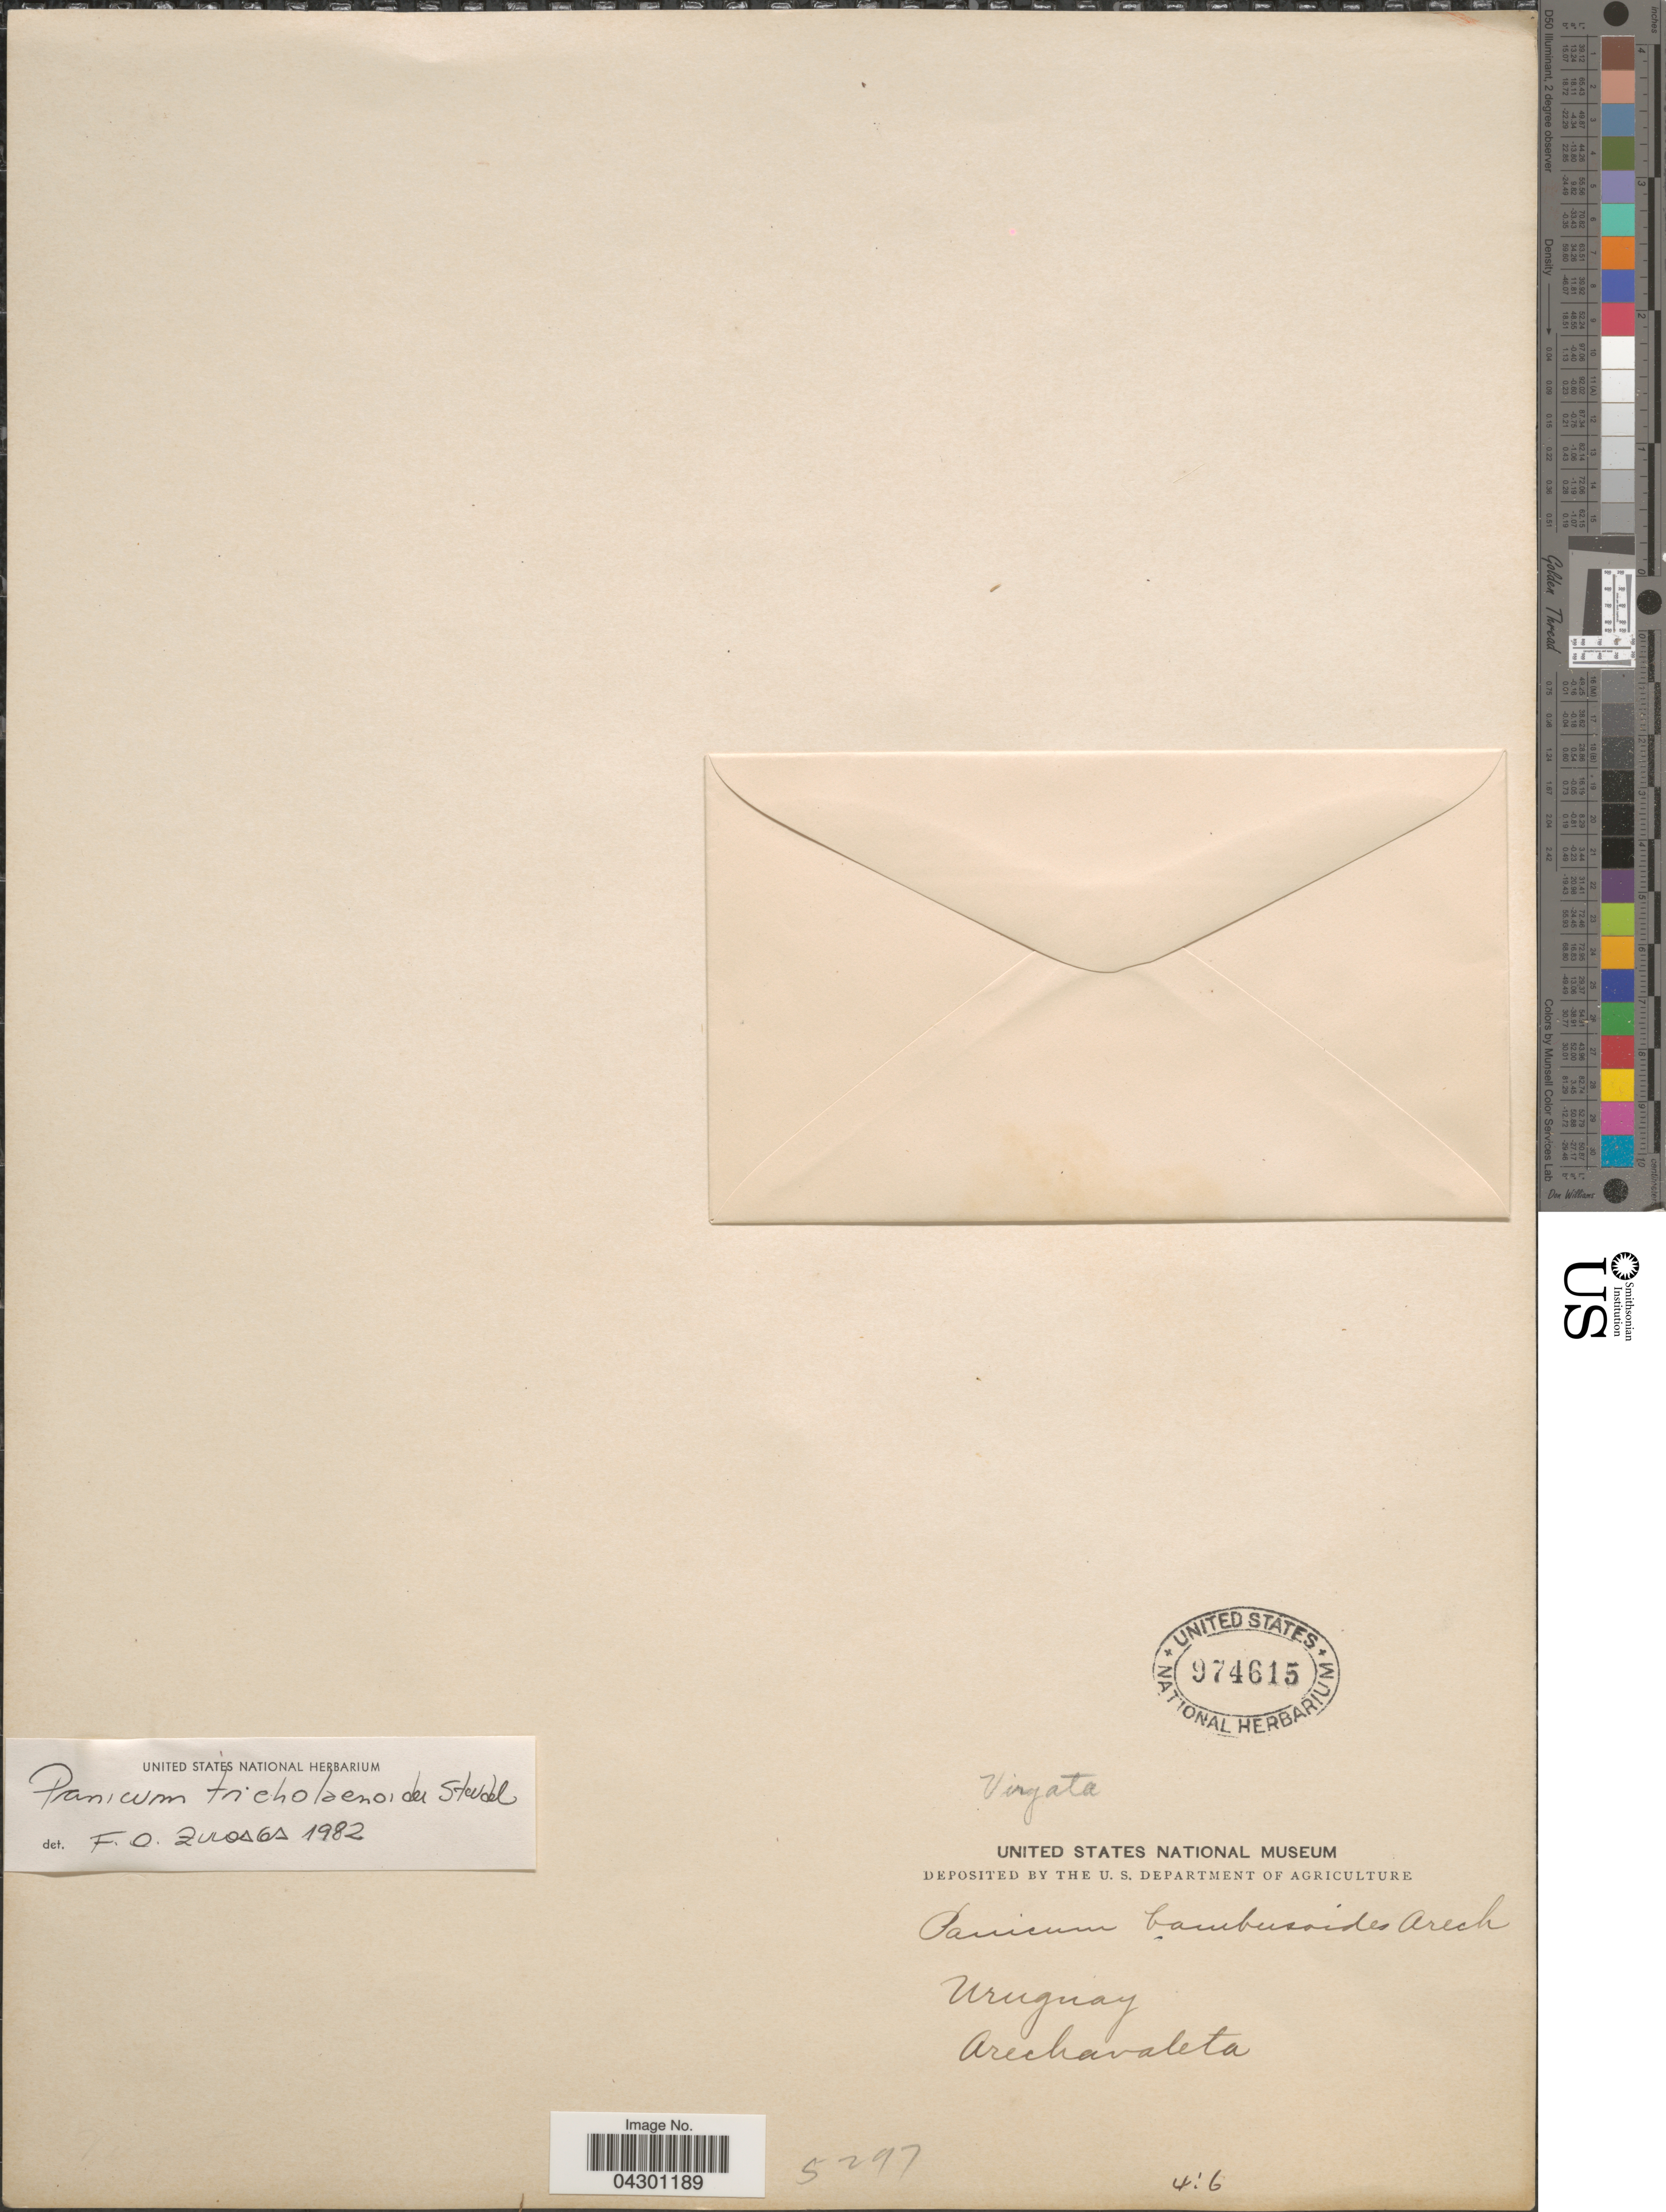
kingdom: Plantae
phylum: Tracheophyta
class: Liliopsida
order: Poales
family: Poaceae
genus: Panicum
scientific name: Panicum tricholaenoides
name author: Steud.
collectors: Arechavaleta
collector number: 5297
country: Uruguay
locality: Virgata. [unsure placement]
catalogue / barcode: US 974615